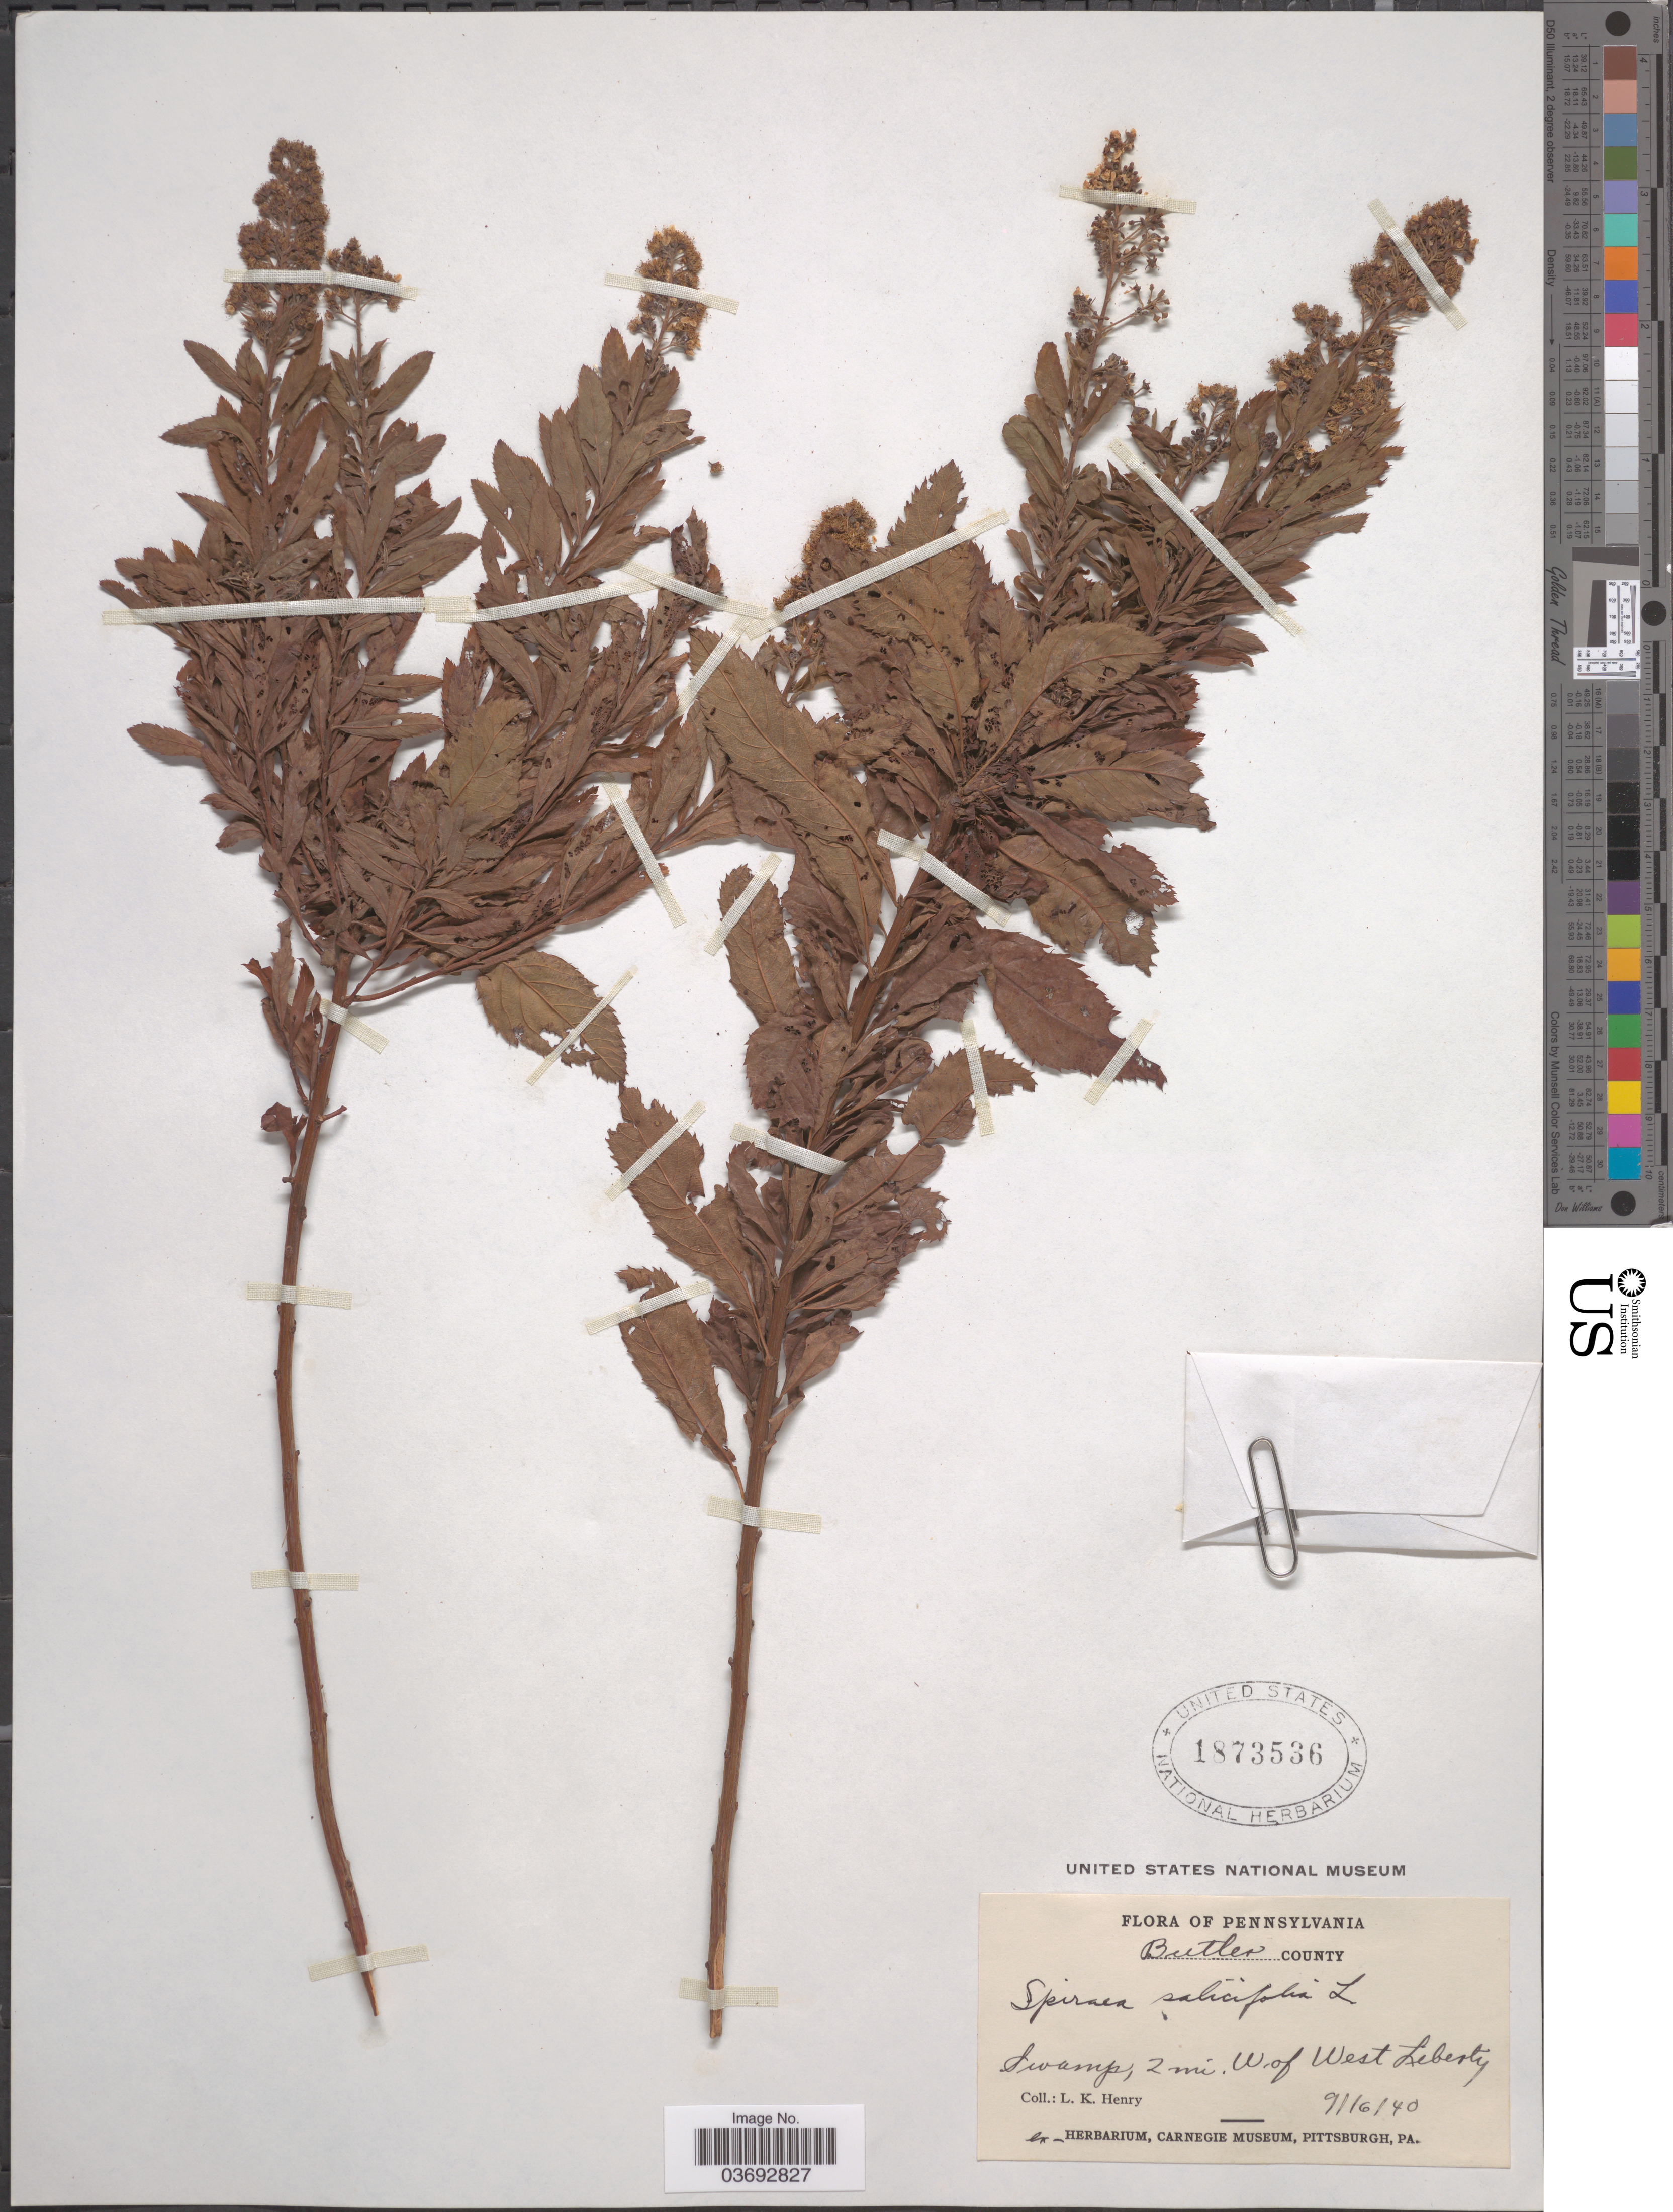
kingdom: Plantae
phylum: Tracheophyta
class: Magnoliopsida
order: Rosales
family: Rosaceae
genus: Spiraea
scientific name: Spiraea salicifolia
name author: L.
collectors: L. K. Henry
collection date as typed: Transcribed d/m/y: 16/9/40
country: United States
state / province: Pennsylvania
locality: Butler County. Swamp, 2 mi. W. of West Liberty.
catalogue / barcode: US 1873536